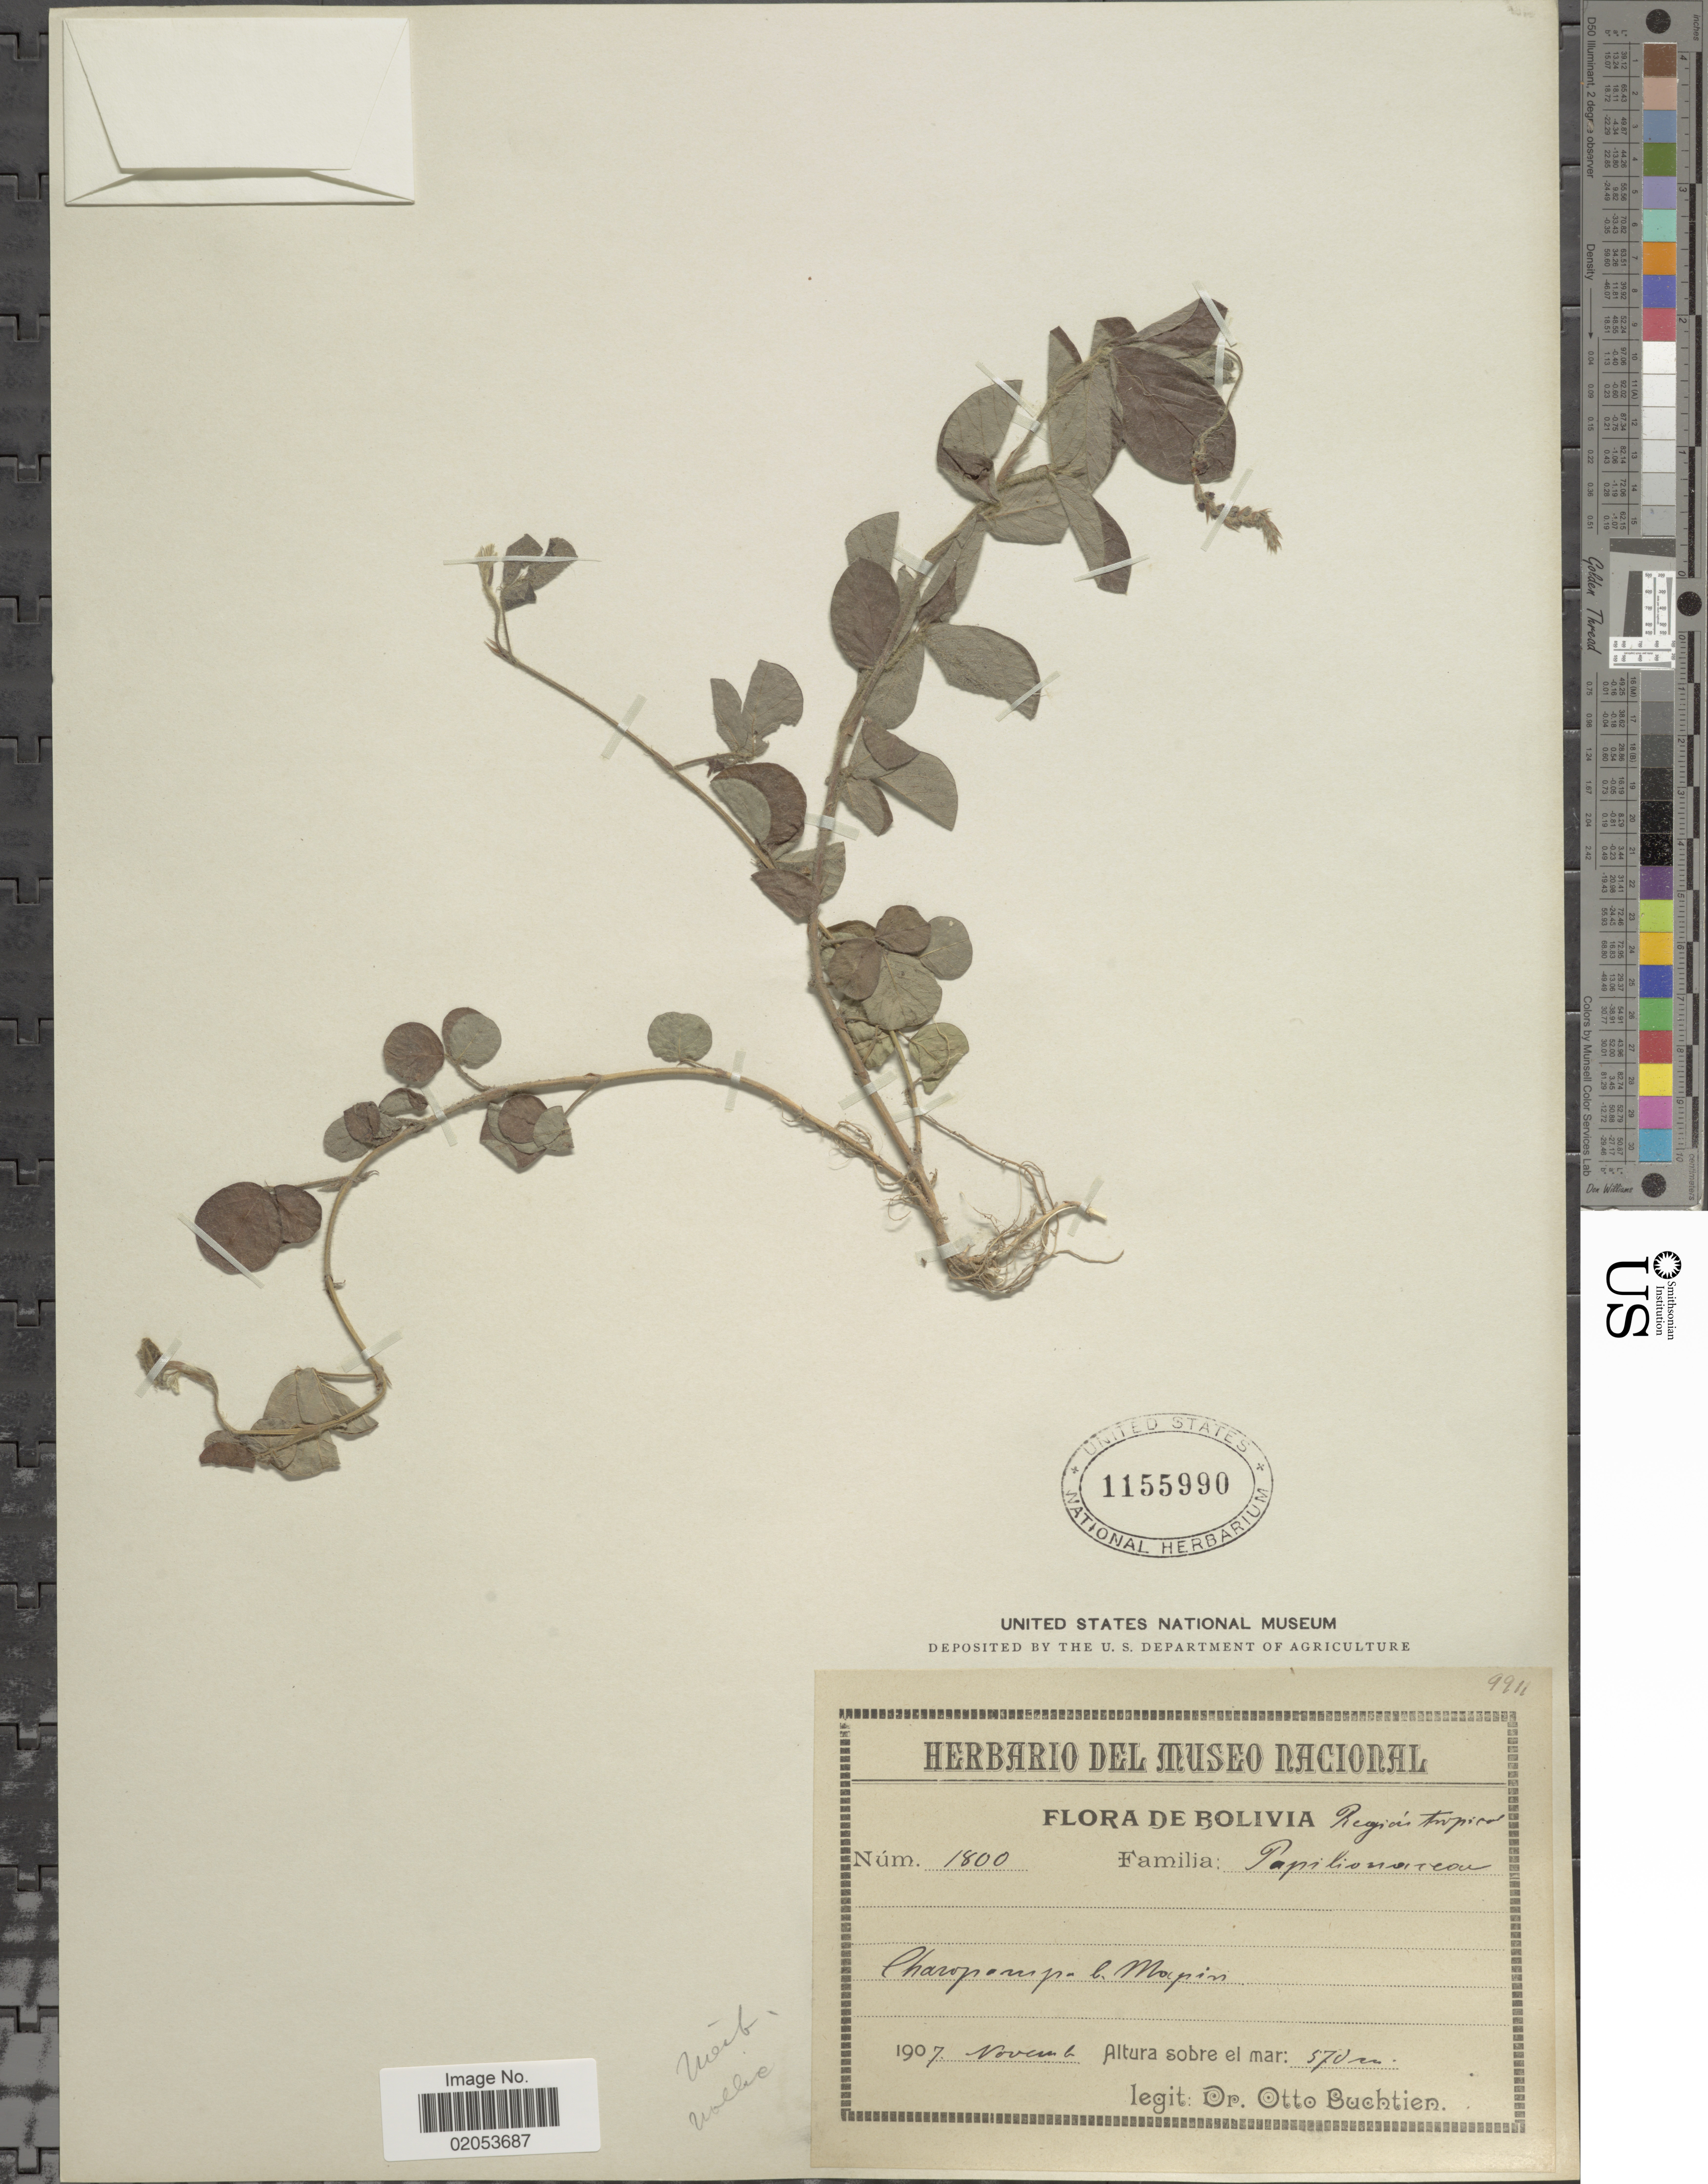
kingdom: Plantae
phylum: Tracheophyta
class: Magnoliopsida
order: Fabales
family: Fabaceae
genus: Desmodium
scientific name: Desmodium molliculum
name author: (Kunth) DC.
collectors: O. Buchtien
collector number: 1800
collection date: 1907-11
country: Bolivia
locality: Charopampa l. Mapiri.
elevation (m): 570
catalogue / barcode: US 1155990